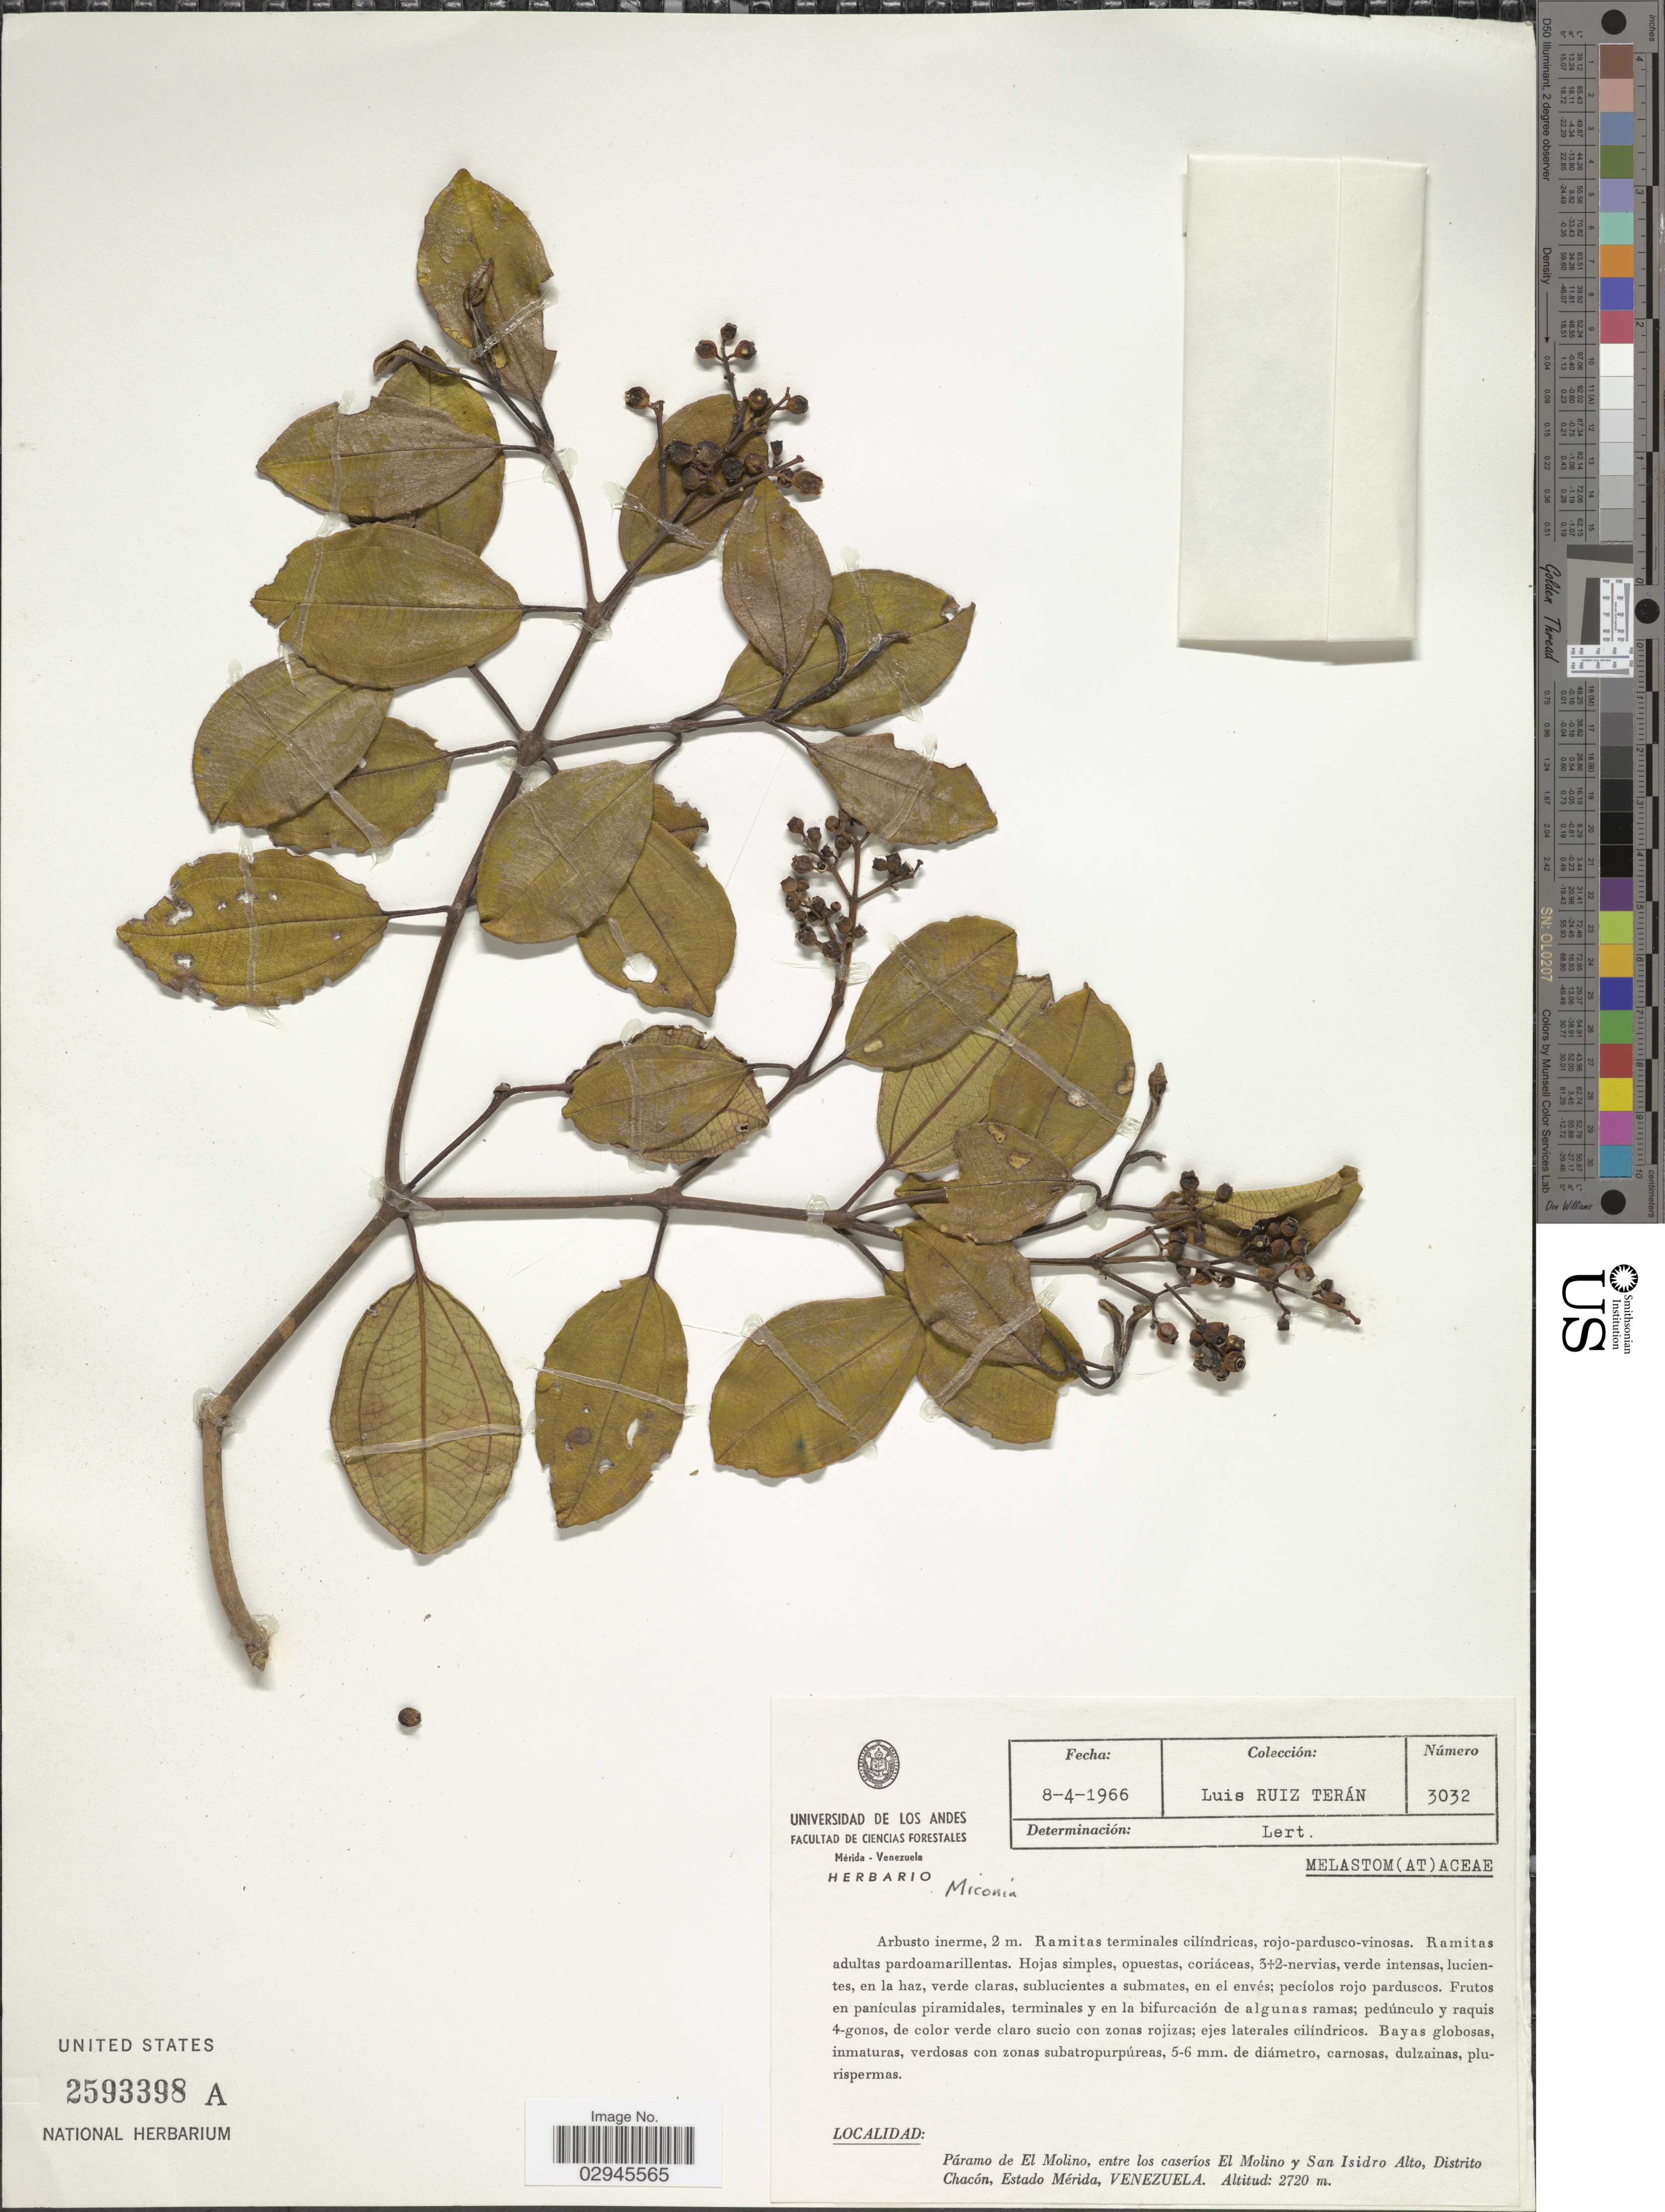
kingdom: Plantae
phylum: Tracheophyta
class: Magnoliopsida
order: Myrtales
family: Melastomataceae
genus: Miconia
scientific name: Miconia sp.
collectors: L. Teran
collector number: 3032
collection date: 1966-04-08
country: Venezuela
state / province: Mérida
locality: Páramo de El Molino, entre los caseríos El Molino y San Isidro Alto, Distrito Chacón.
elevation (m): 2720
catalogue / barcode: US 2593398A